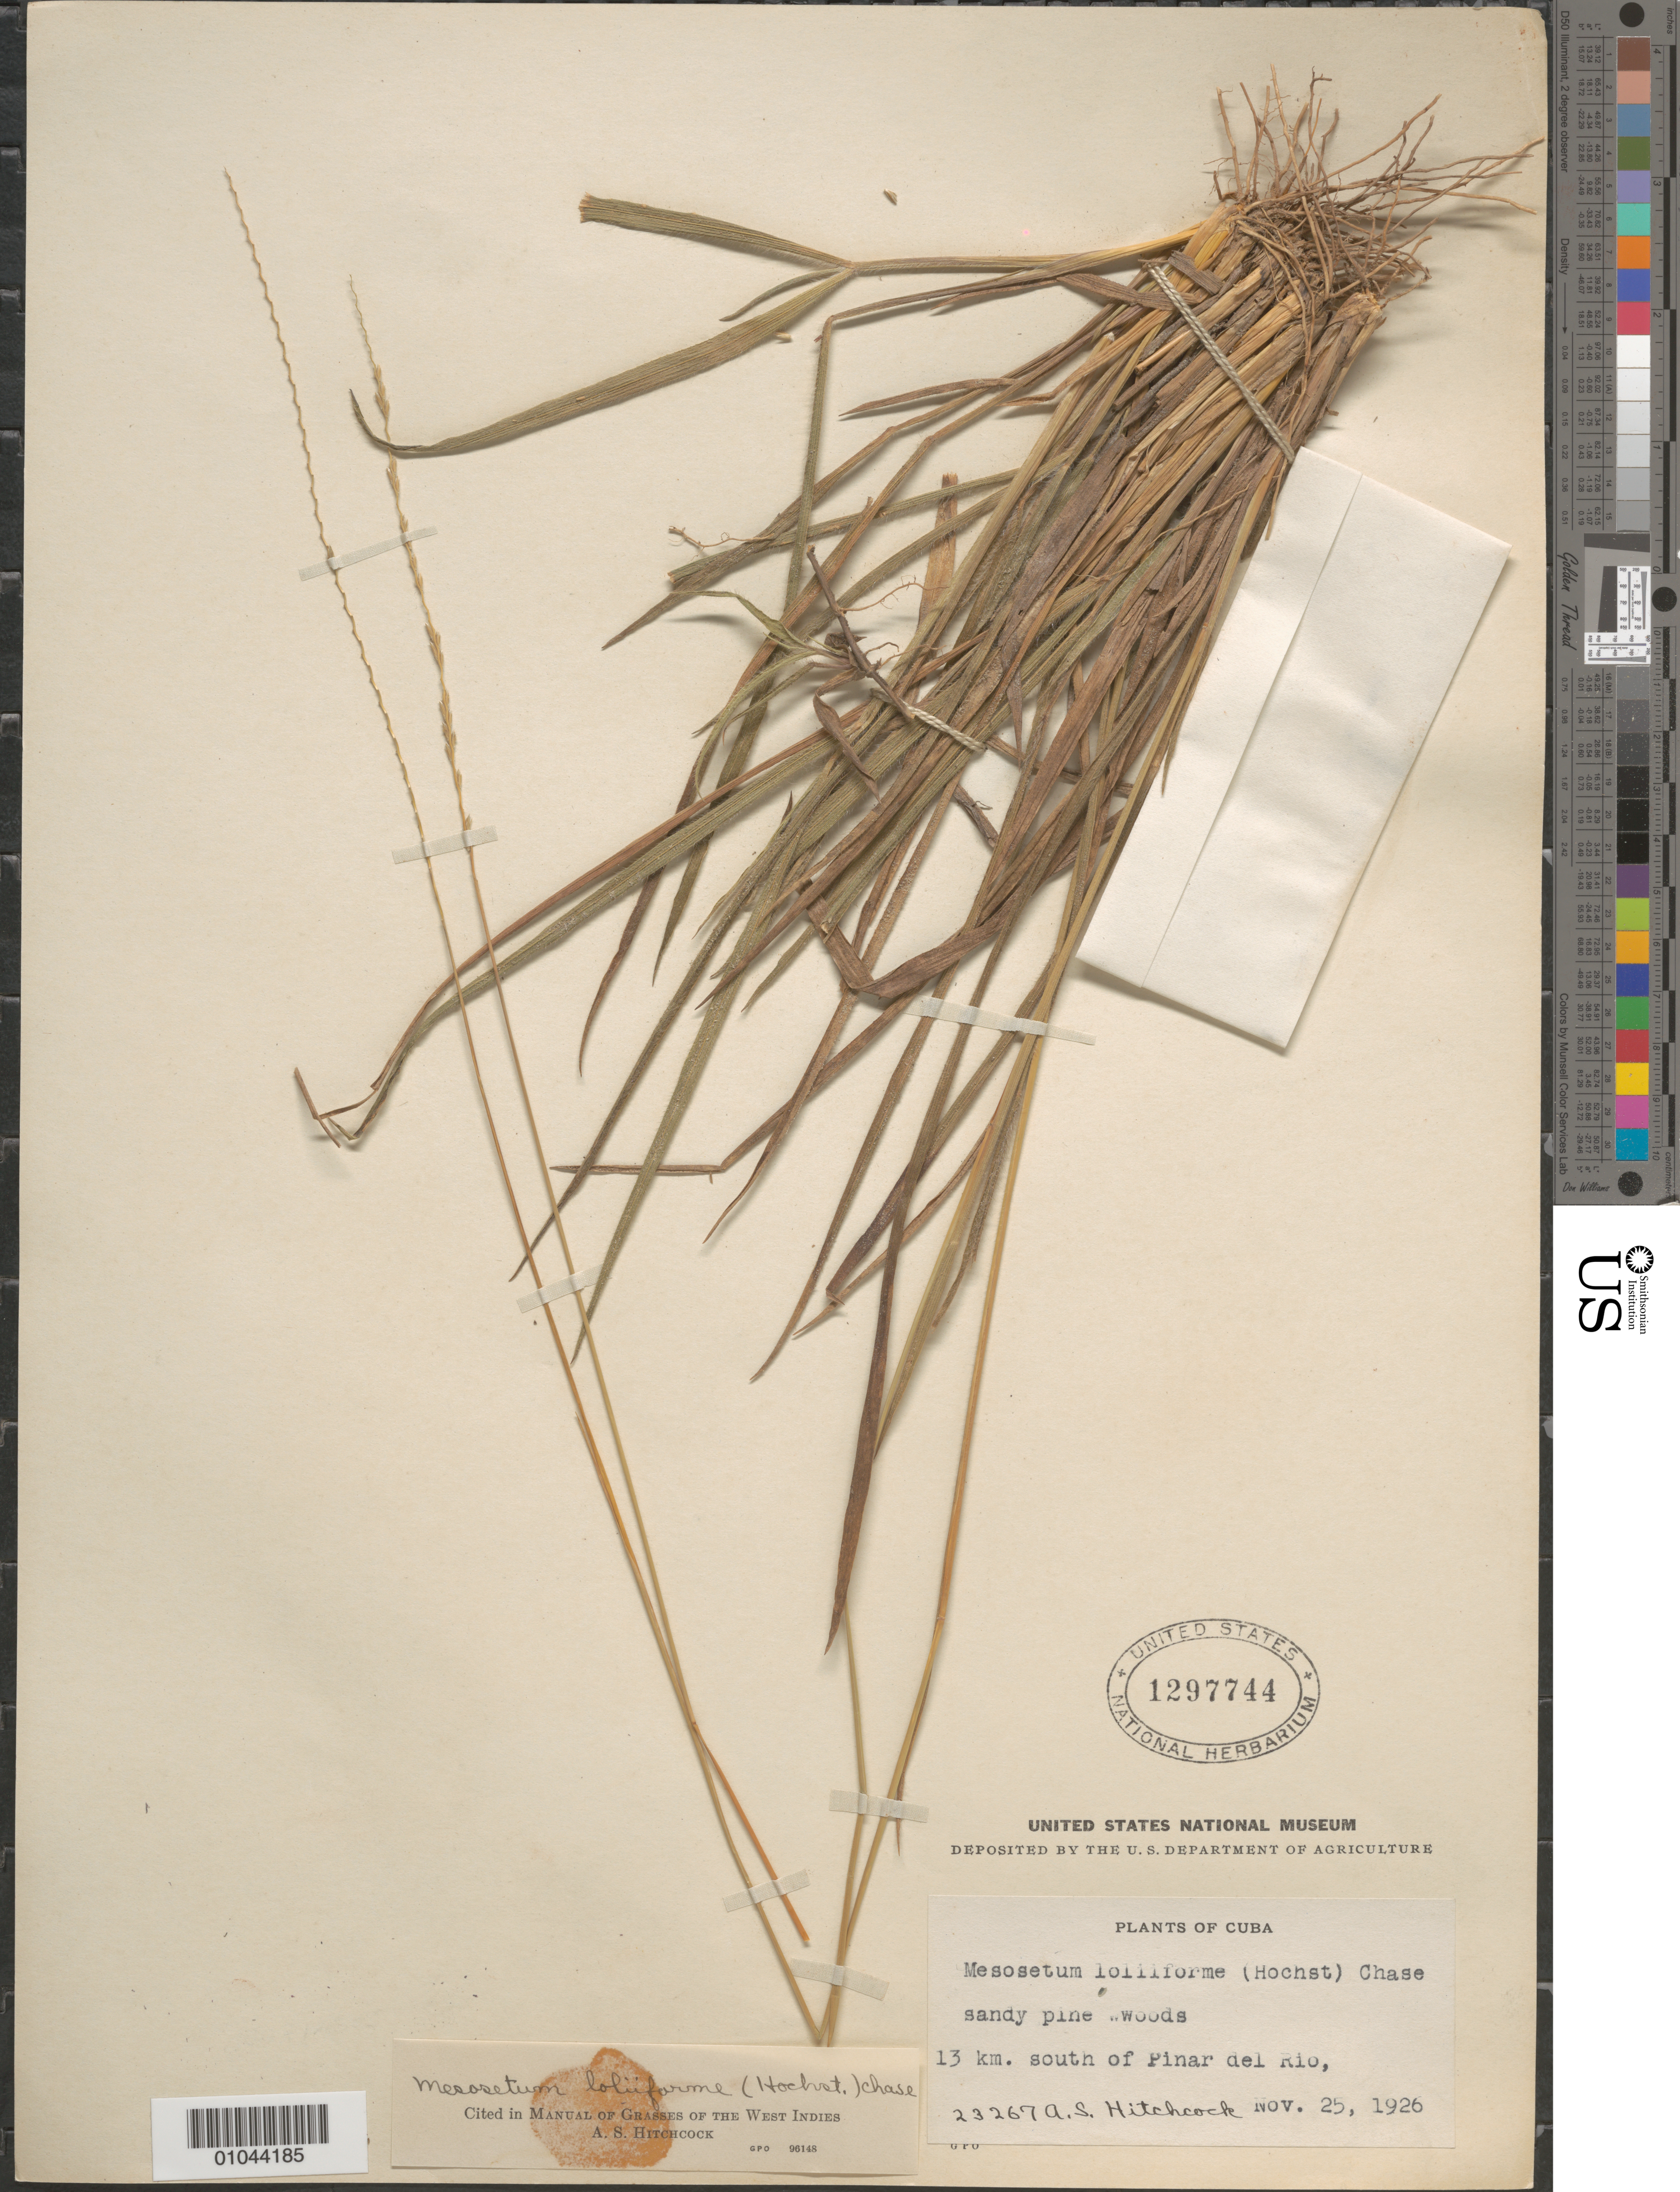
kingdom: Plantae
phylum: Tracheophyta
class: Liliopsida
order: Poales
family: Poaceae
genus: Mesosetum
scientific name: Mesosetum loliiforme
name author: (Hochst. ex Steud.) Chase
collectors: A. S. Hitchcock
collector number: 23267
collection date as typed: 25 Nov 1926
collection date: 1926-11-25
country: Cuba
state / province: Pinar del Rio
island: Cuba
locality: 13 Km south of Pinar del Rio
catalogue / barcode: US 1297744